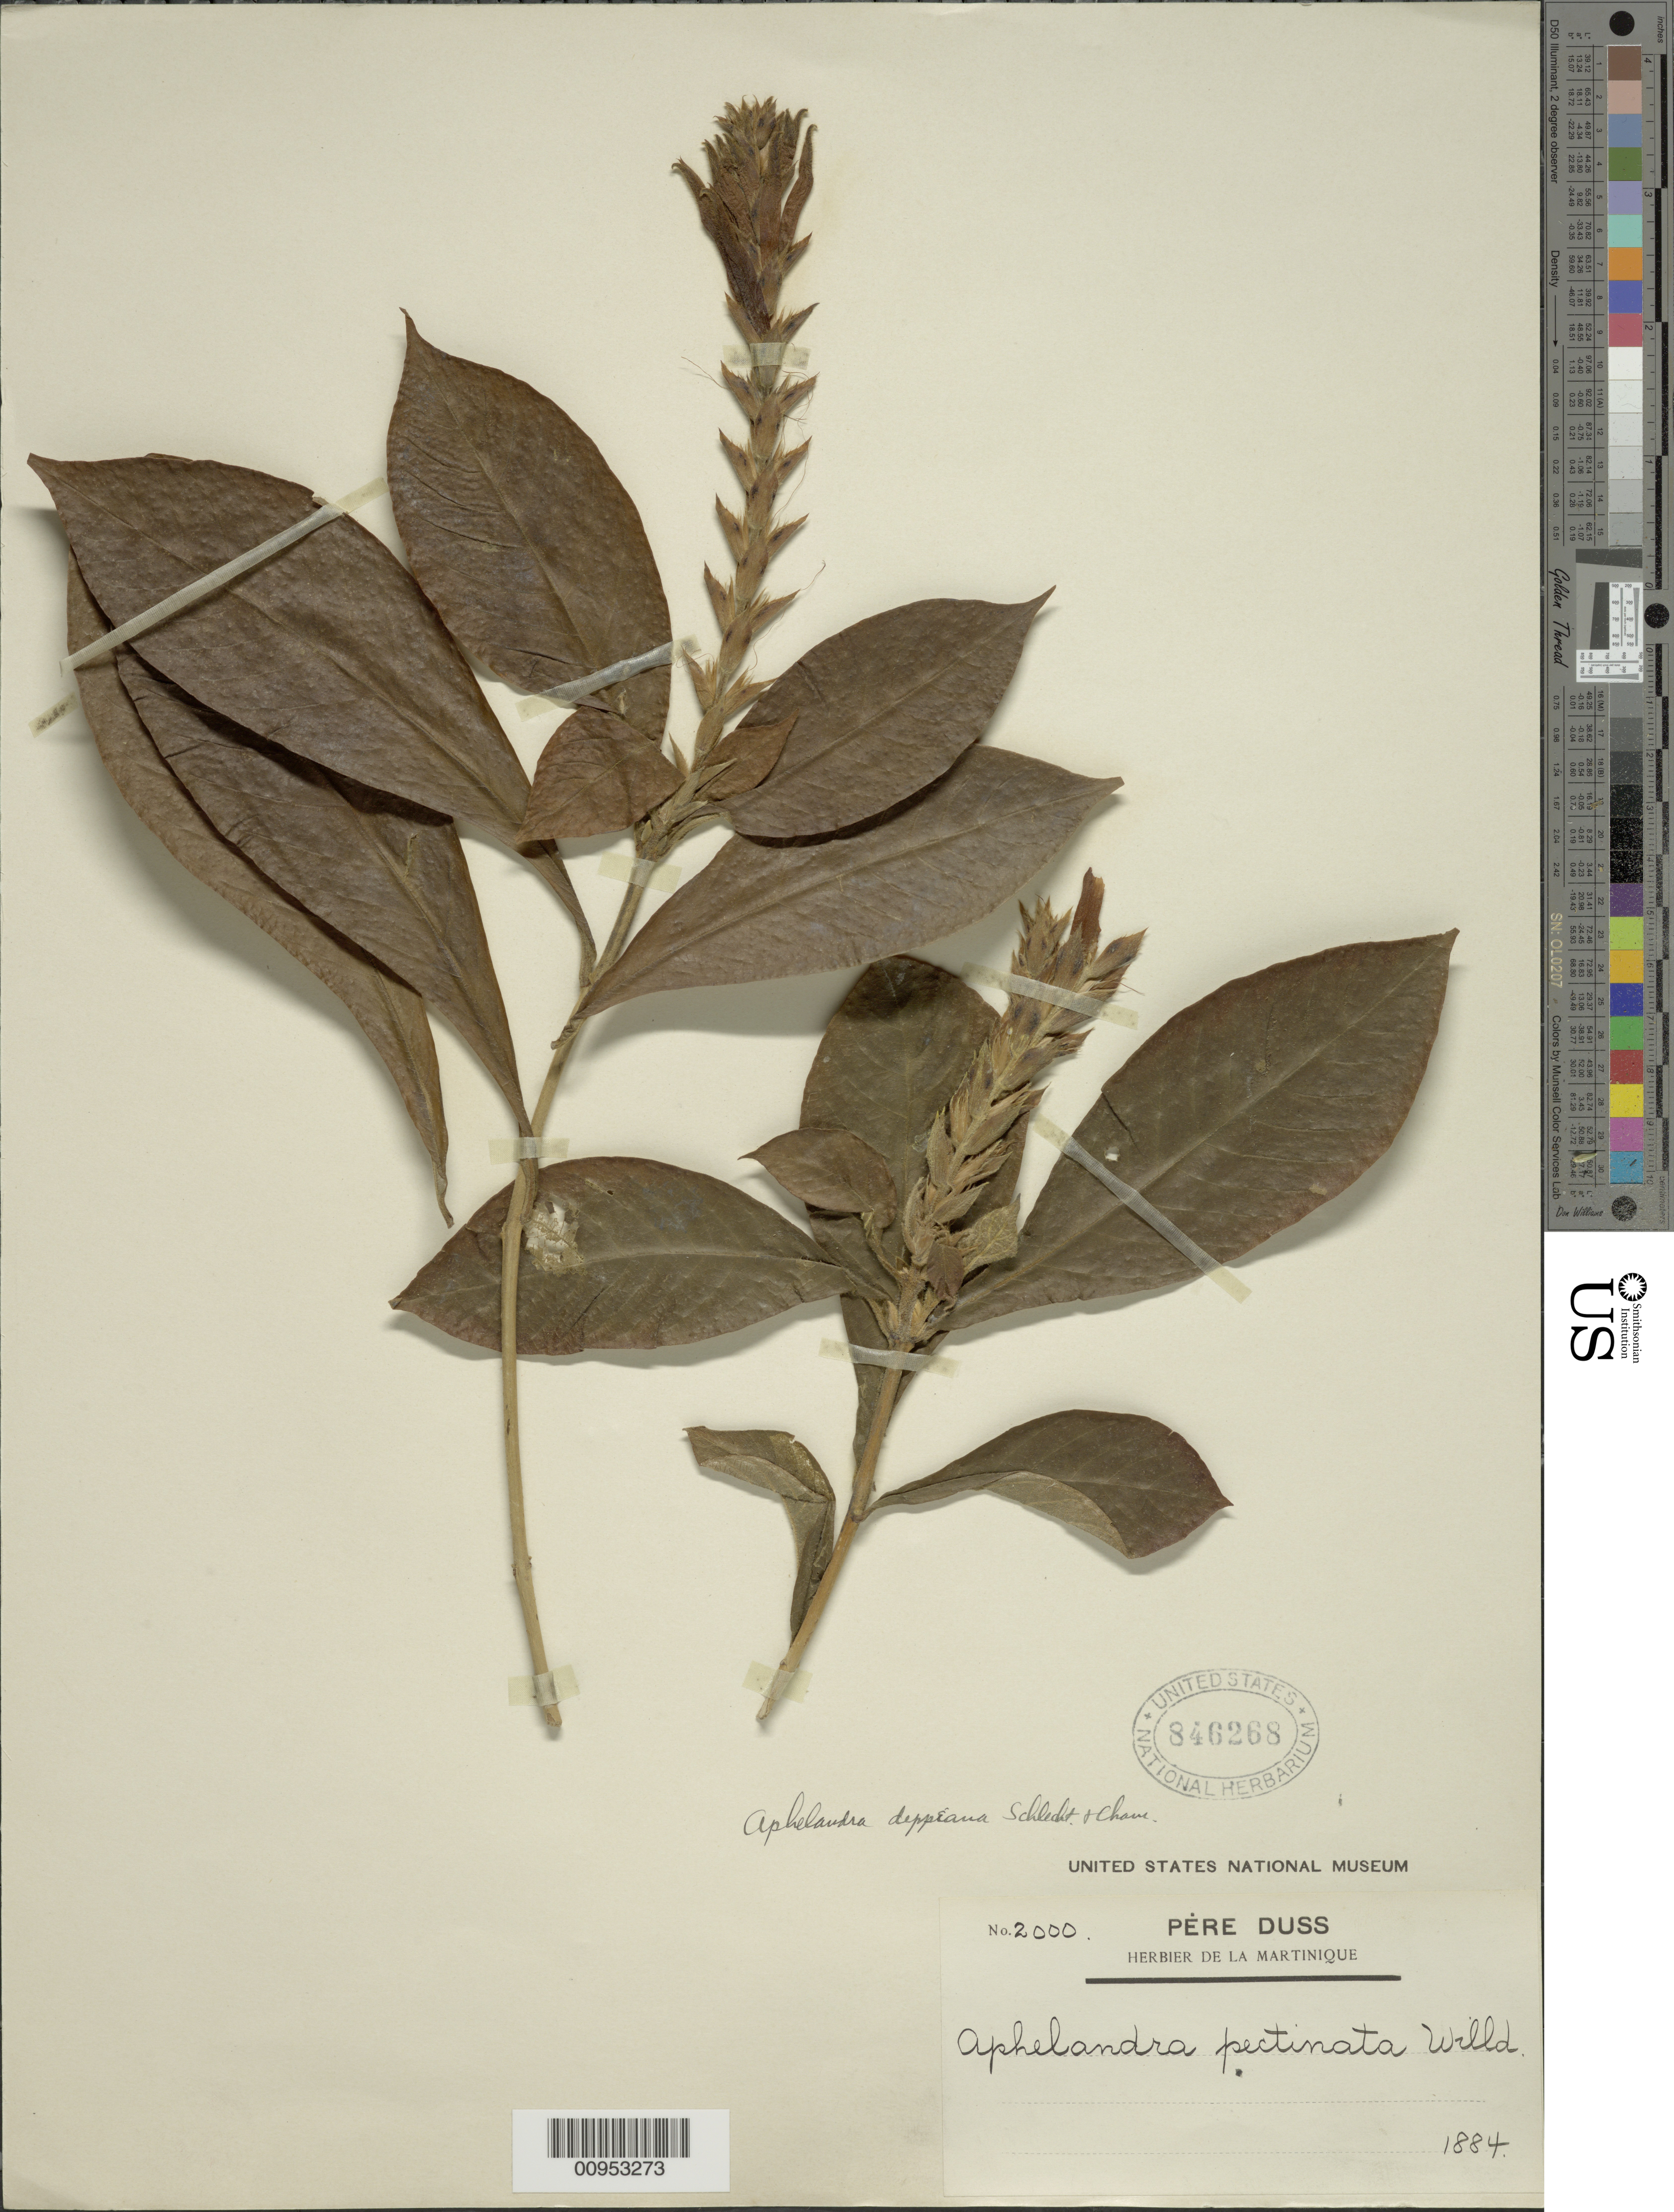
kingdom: Plantae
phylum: Tracheophyta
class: Magnoliopsida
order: Lamiales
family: Acanthaceae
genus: Aphelandra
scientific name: Aphelandra scabra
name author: (Vahl) Sm.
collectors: Père Duss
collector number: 2000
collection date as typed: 1884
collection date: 1884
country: Martinique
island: Martinique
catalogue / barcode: US 846268